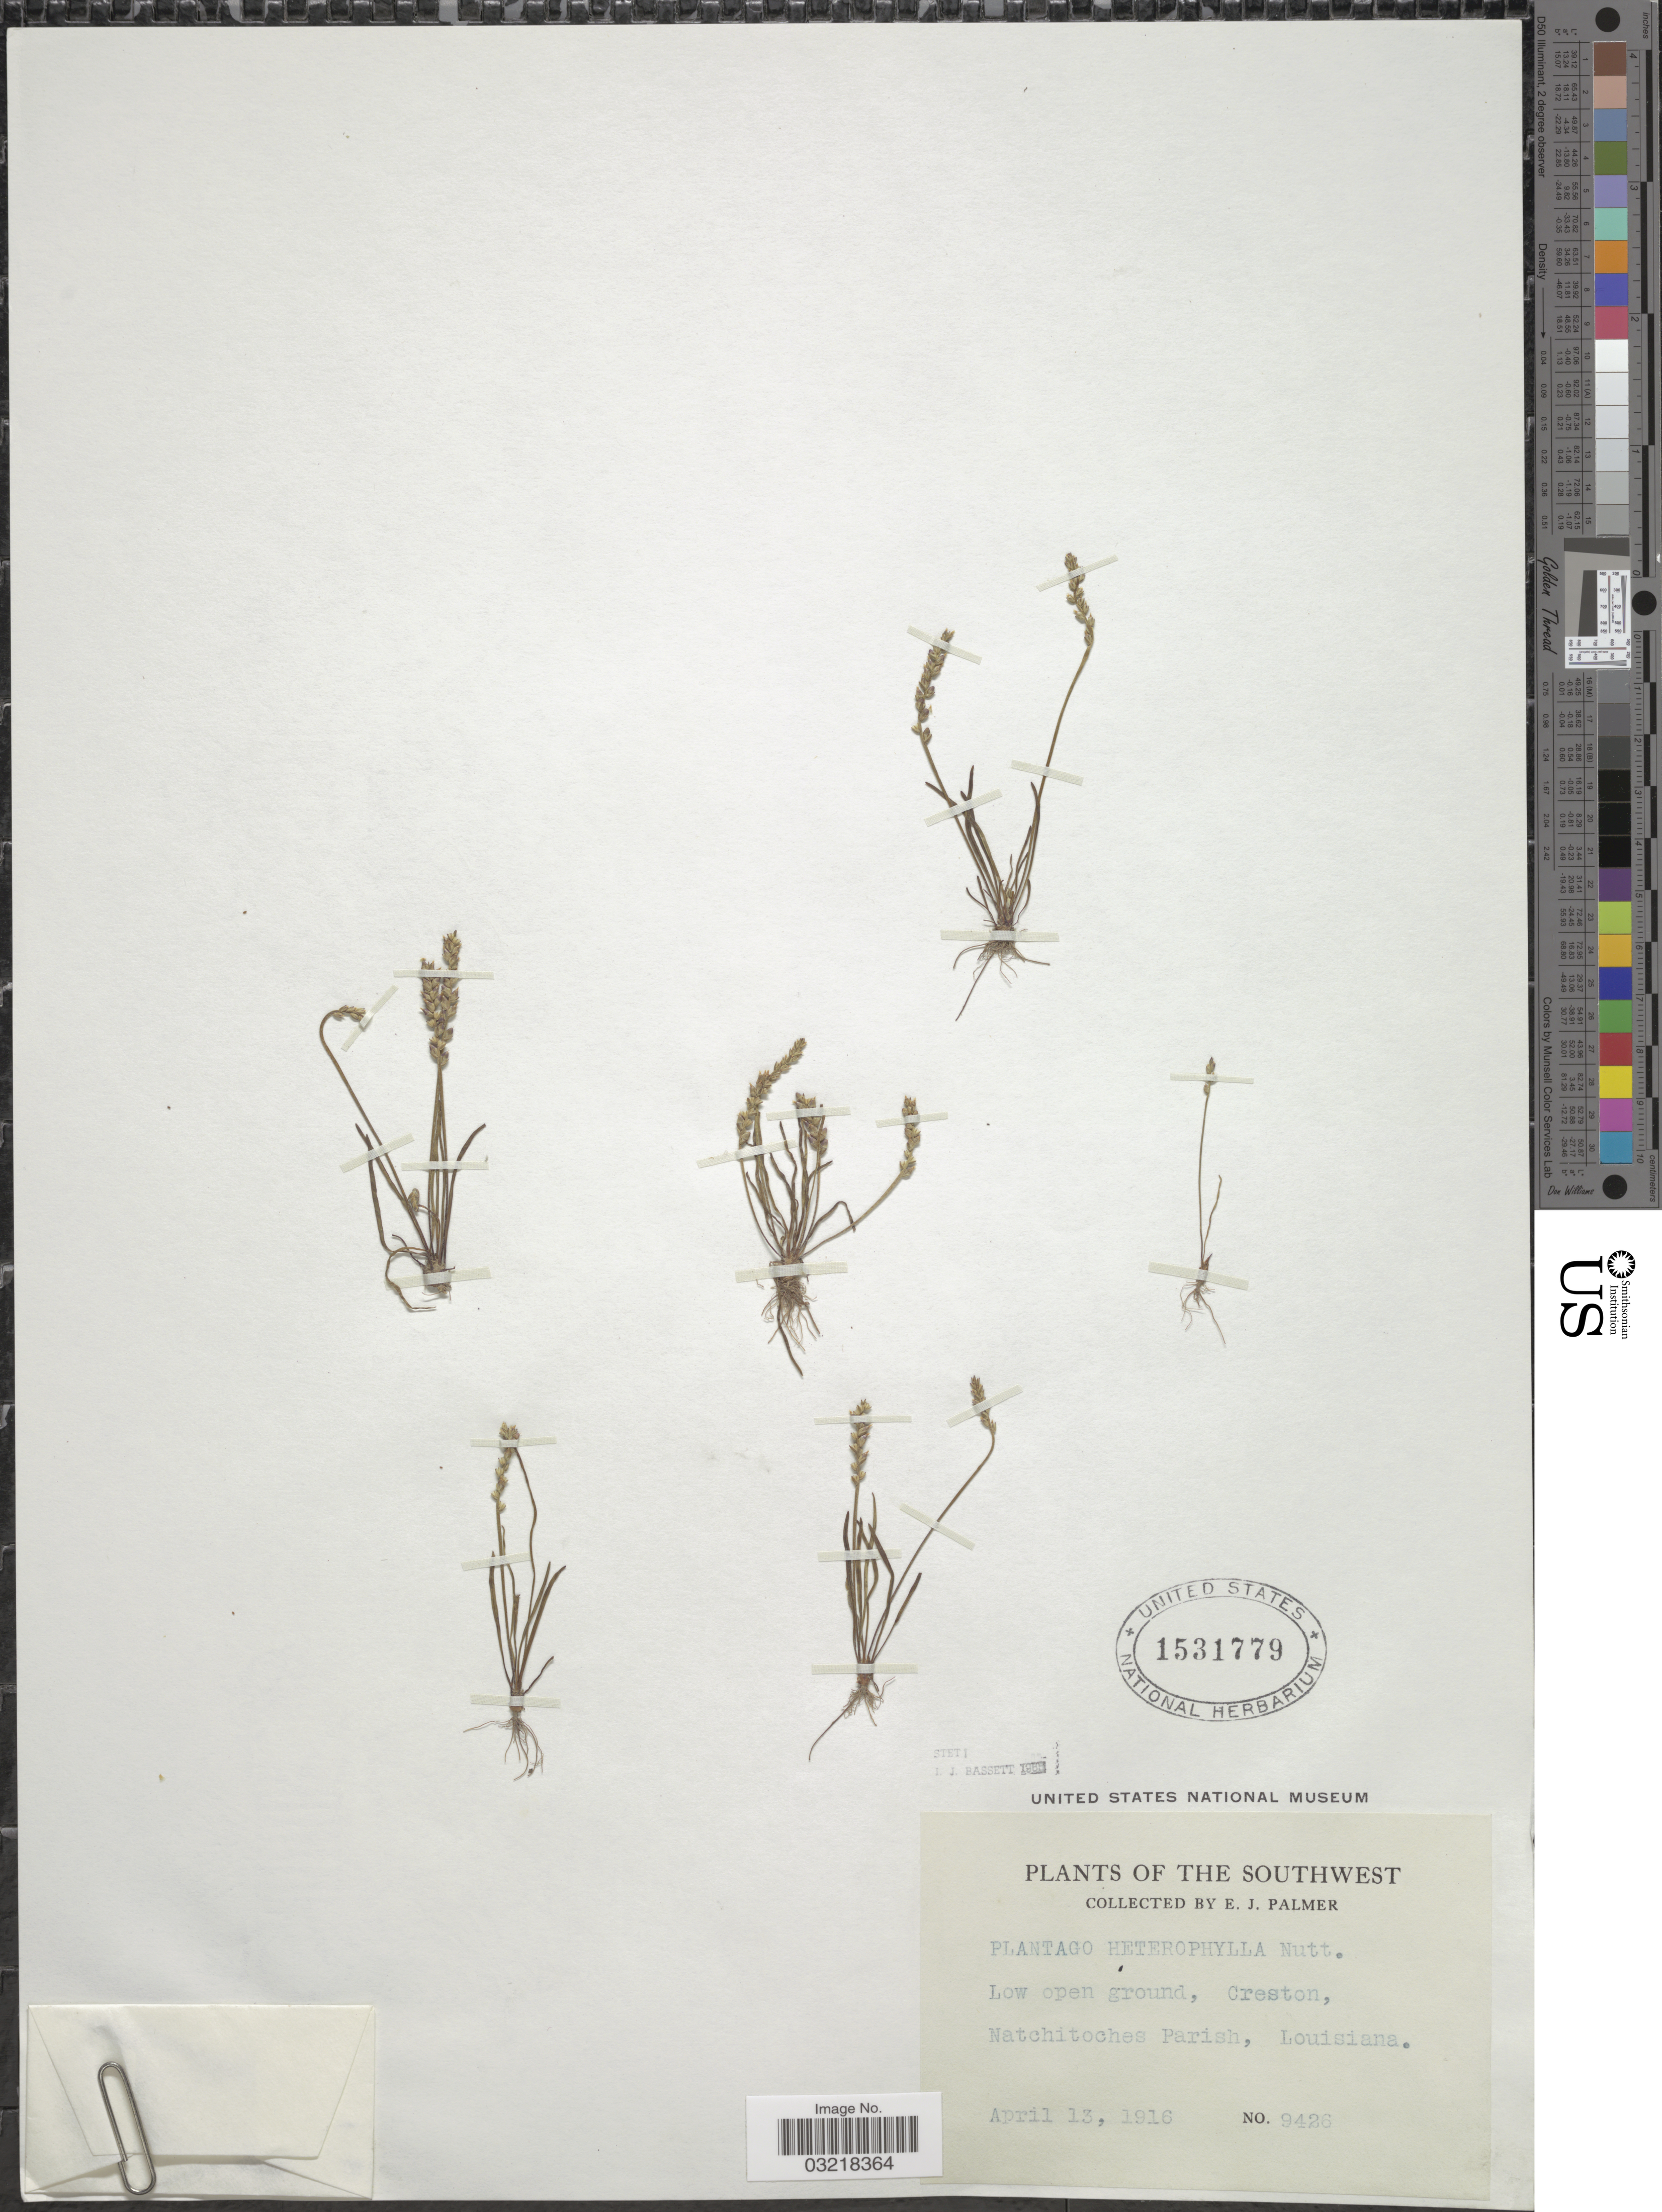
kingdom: Plantae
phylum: Tracheophyta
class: Magnoliopsida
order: Lamiales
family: Plantaginaceae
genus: Plantago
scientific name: Plantago heterophylla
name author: Nutt.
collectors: E. J. Palmer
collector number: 9426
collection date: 1916-04-13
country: United States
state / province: Louisiana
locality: The Southwest. Low open ground, Creston, Natchitoches Parish.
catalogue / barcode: US 1531779